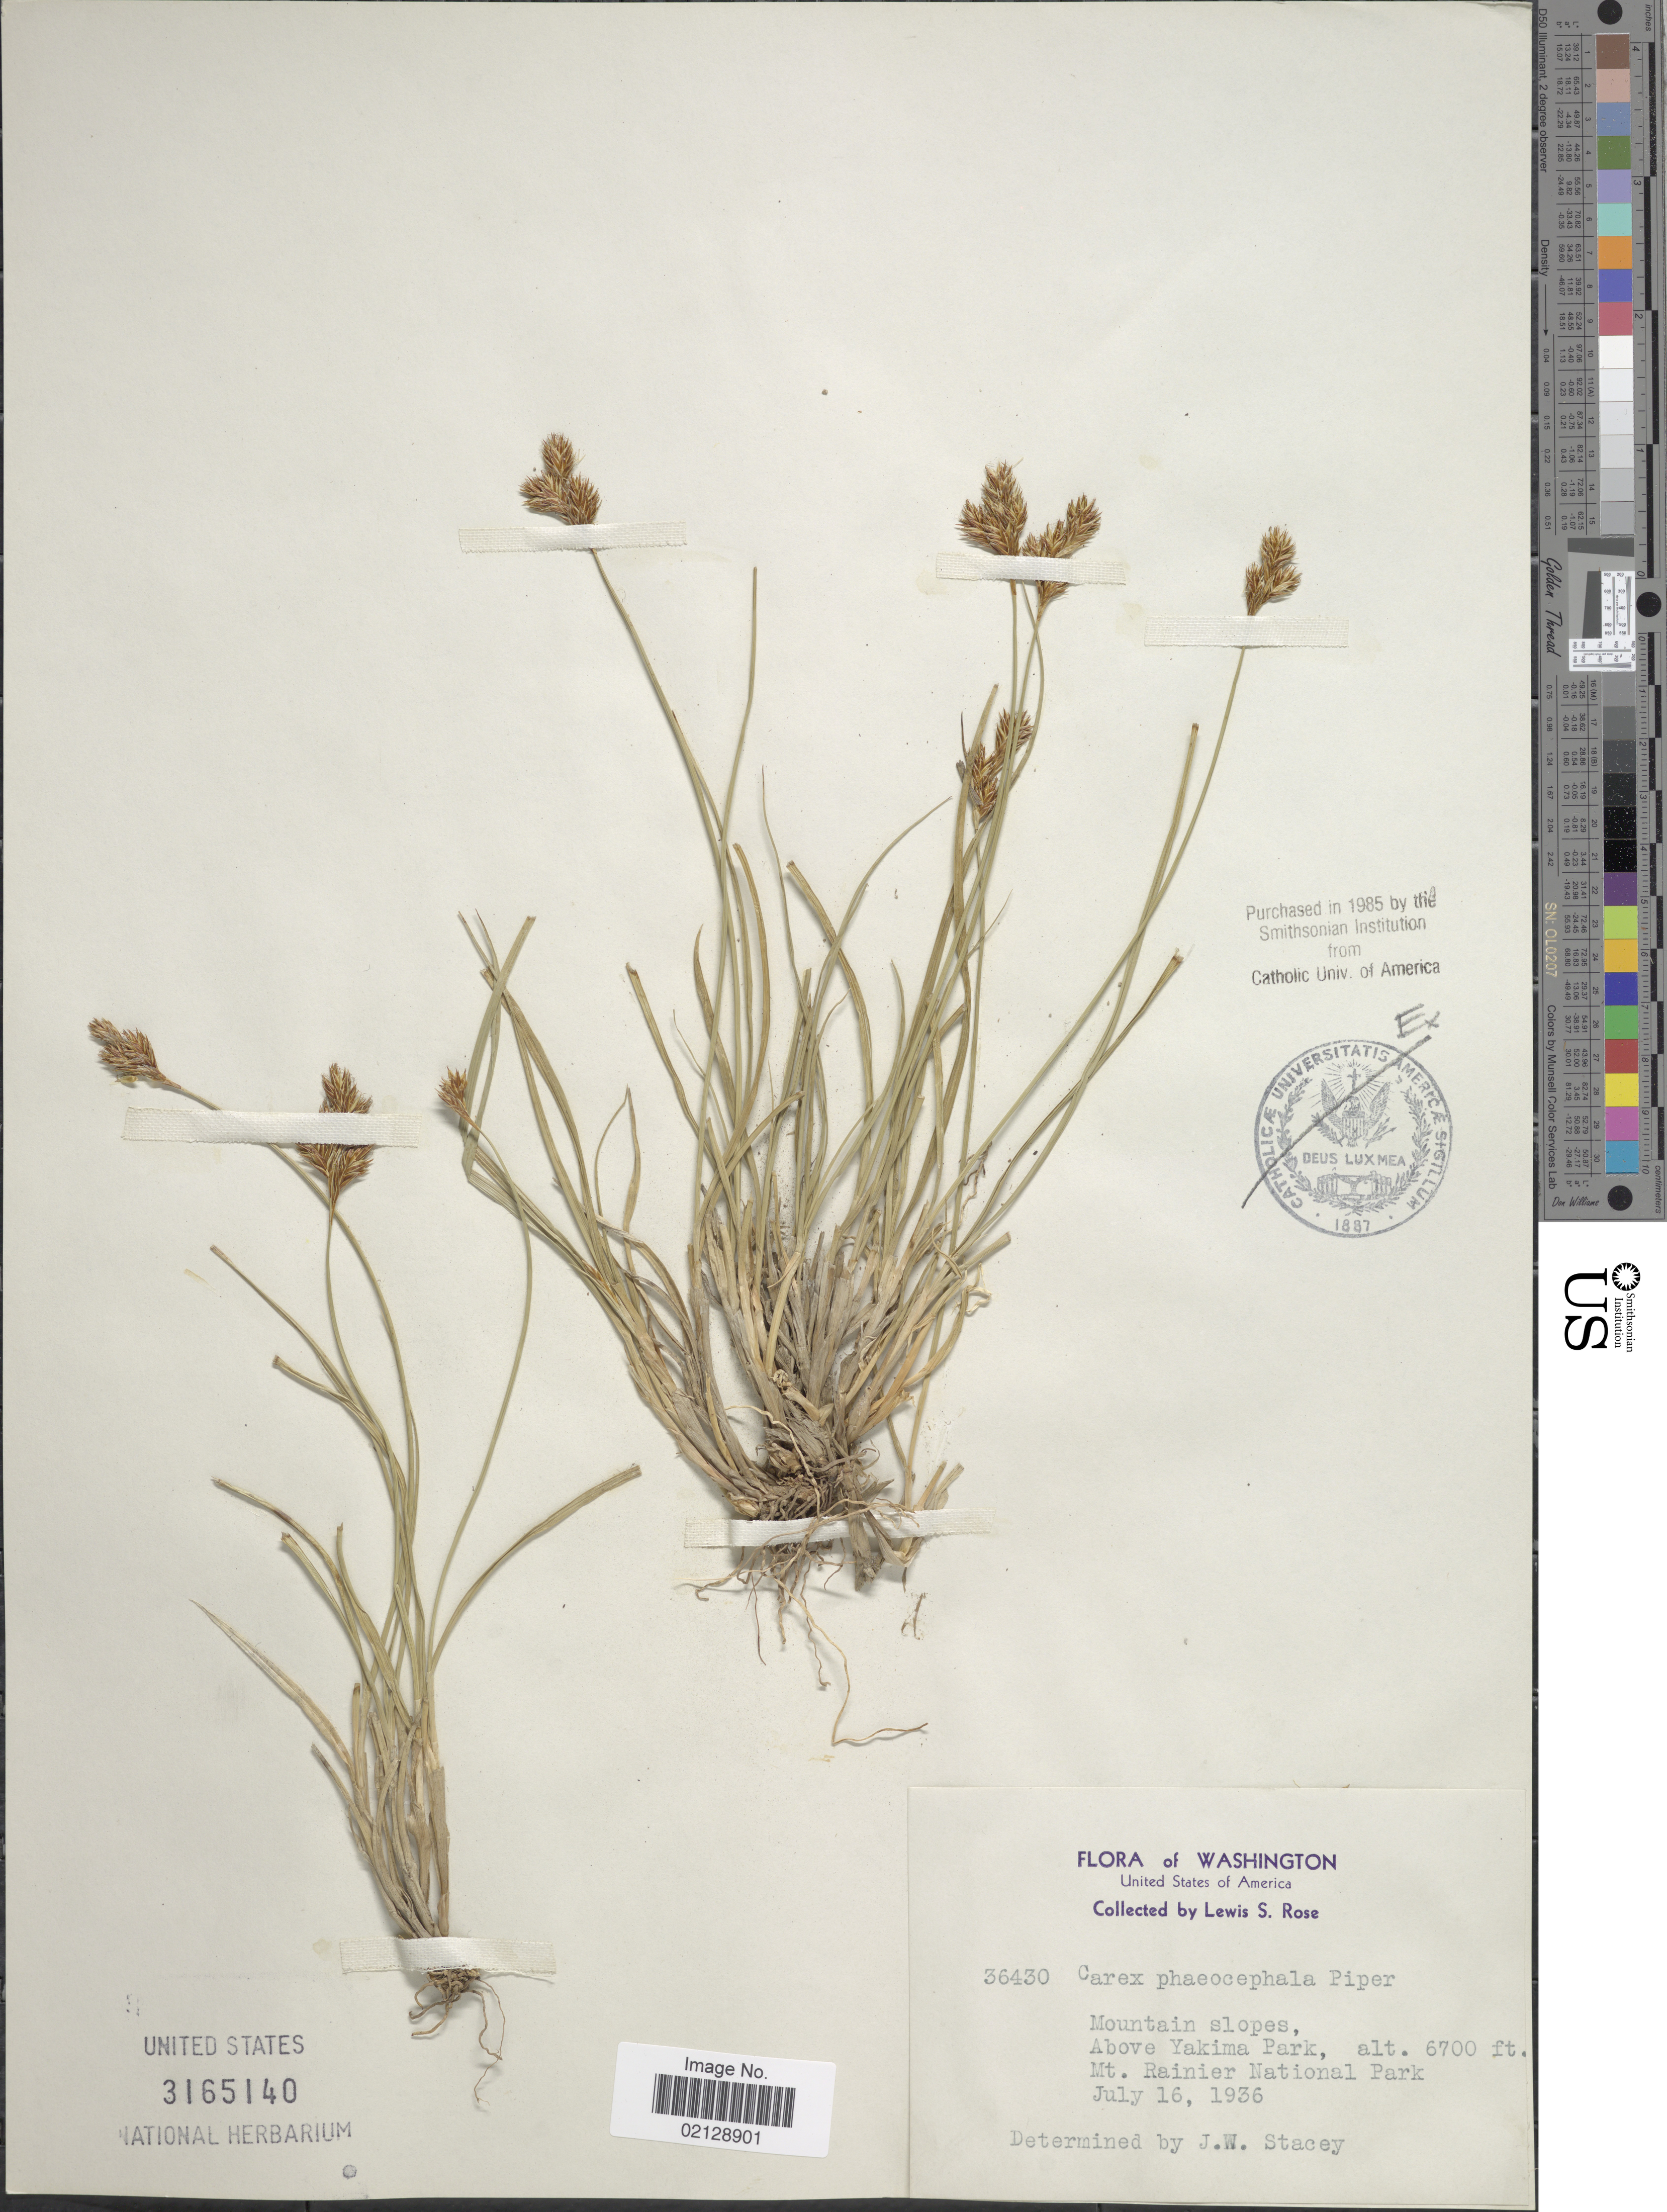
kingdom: Plantae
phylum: Tracheophyta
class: Liliopsida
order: Poales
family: Cyperaceae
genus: Carex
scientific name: Carex phaeocephala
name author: Piper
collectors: L. S. Rose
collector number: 36430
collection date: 1936-07-16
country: United States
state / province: Washington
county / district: Yakima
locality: Mountain slopes, Above Yakima Park, Mt. Rainier National Park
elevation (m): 2042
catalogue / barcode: US 3165140